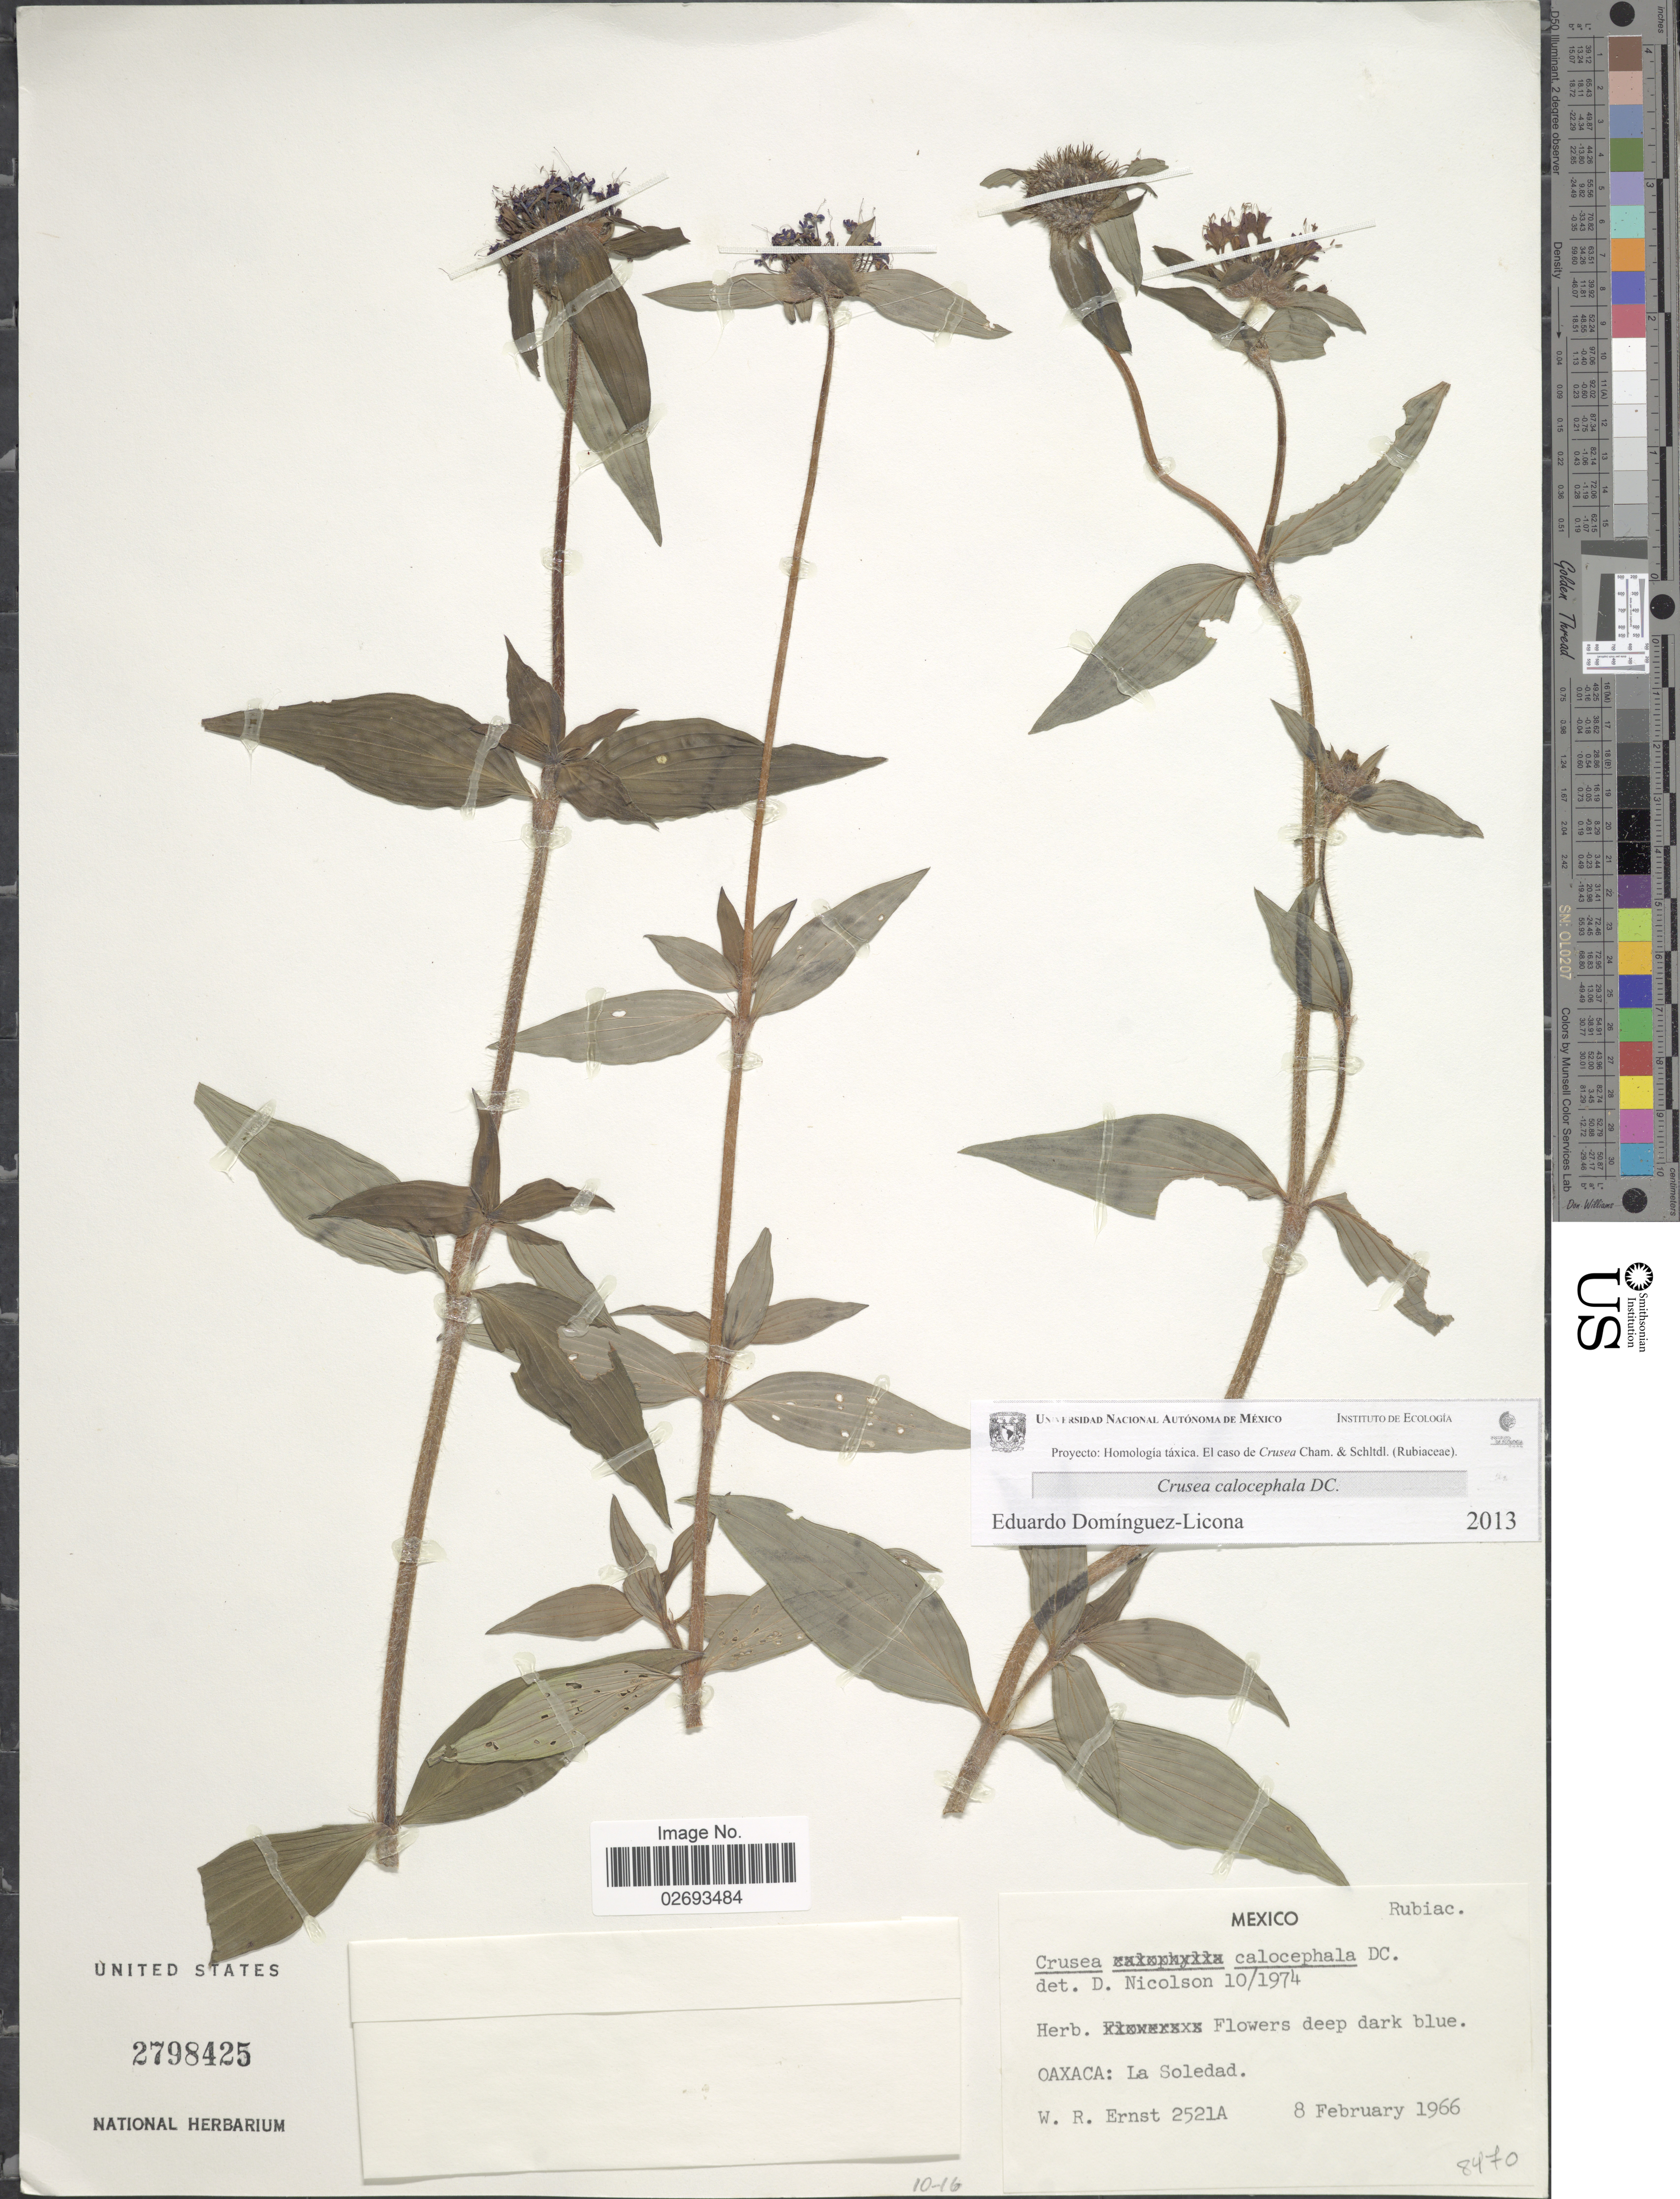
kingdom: Plantae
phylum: Tracheophyta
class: Magnoliopsida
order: Gentianales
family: Rubiaceae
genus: Crusea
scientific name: Crusea calocephala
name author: DC.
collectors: W. R. Ernst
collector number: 2521A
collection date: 1966-02-08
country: Mexico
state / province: Oaxaca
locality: La Soledad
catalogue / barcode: US 2798425